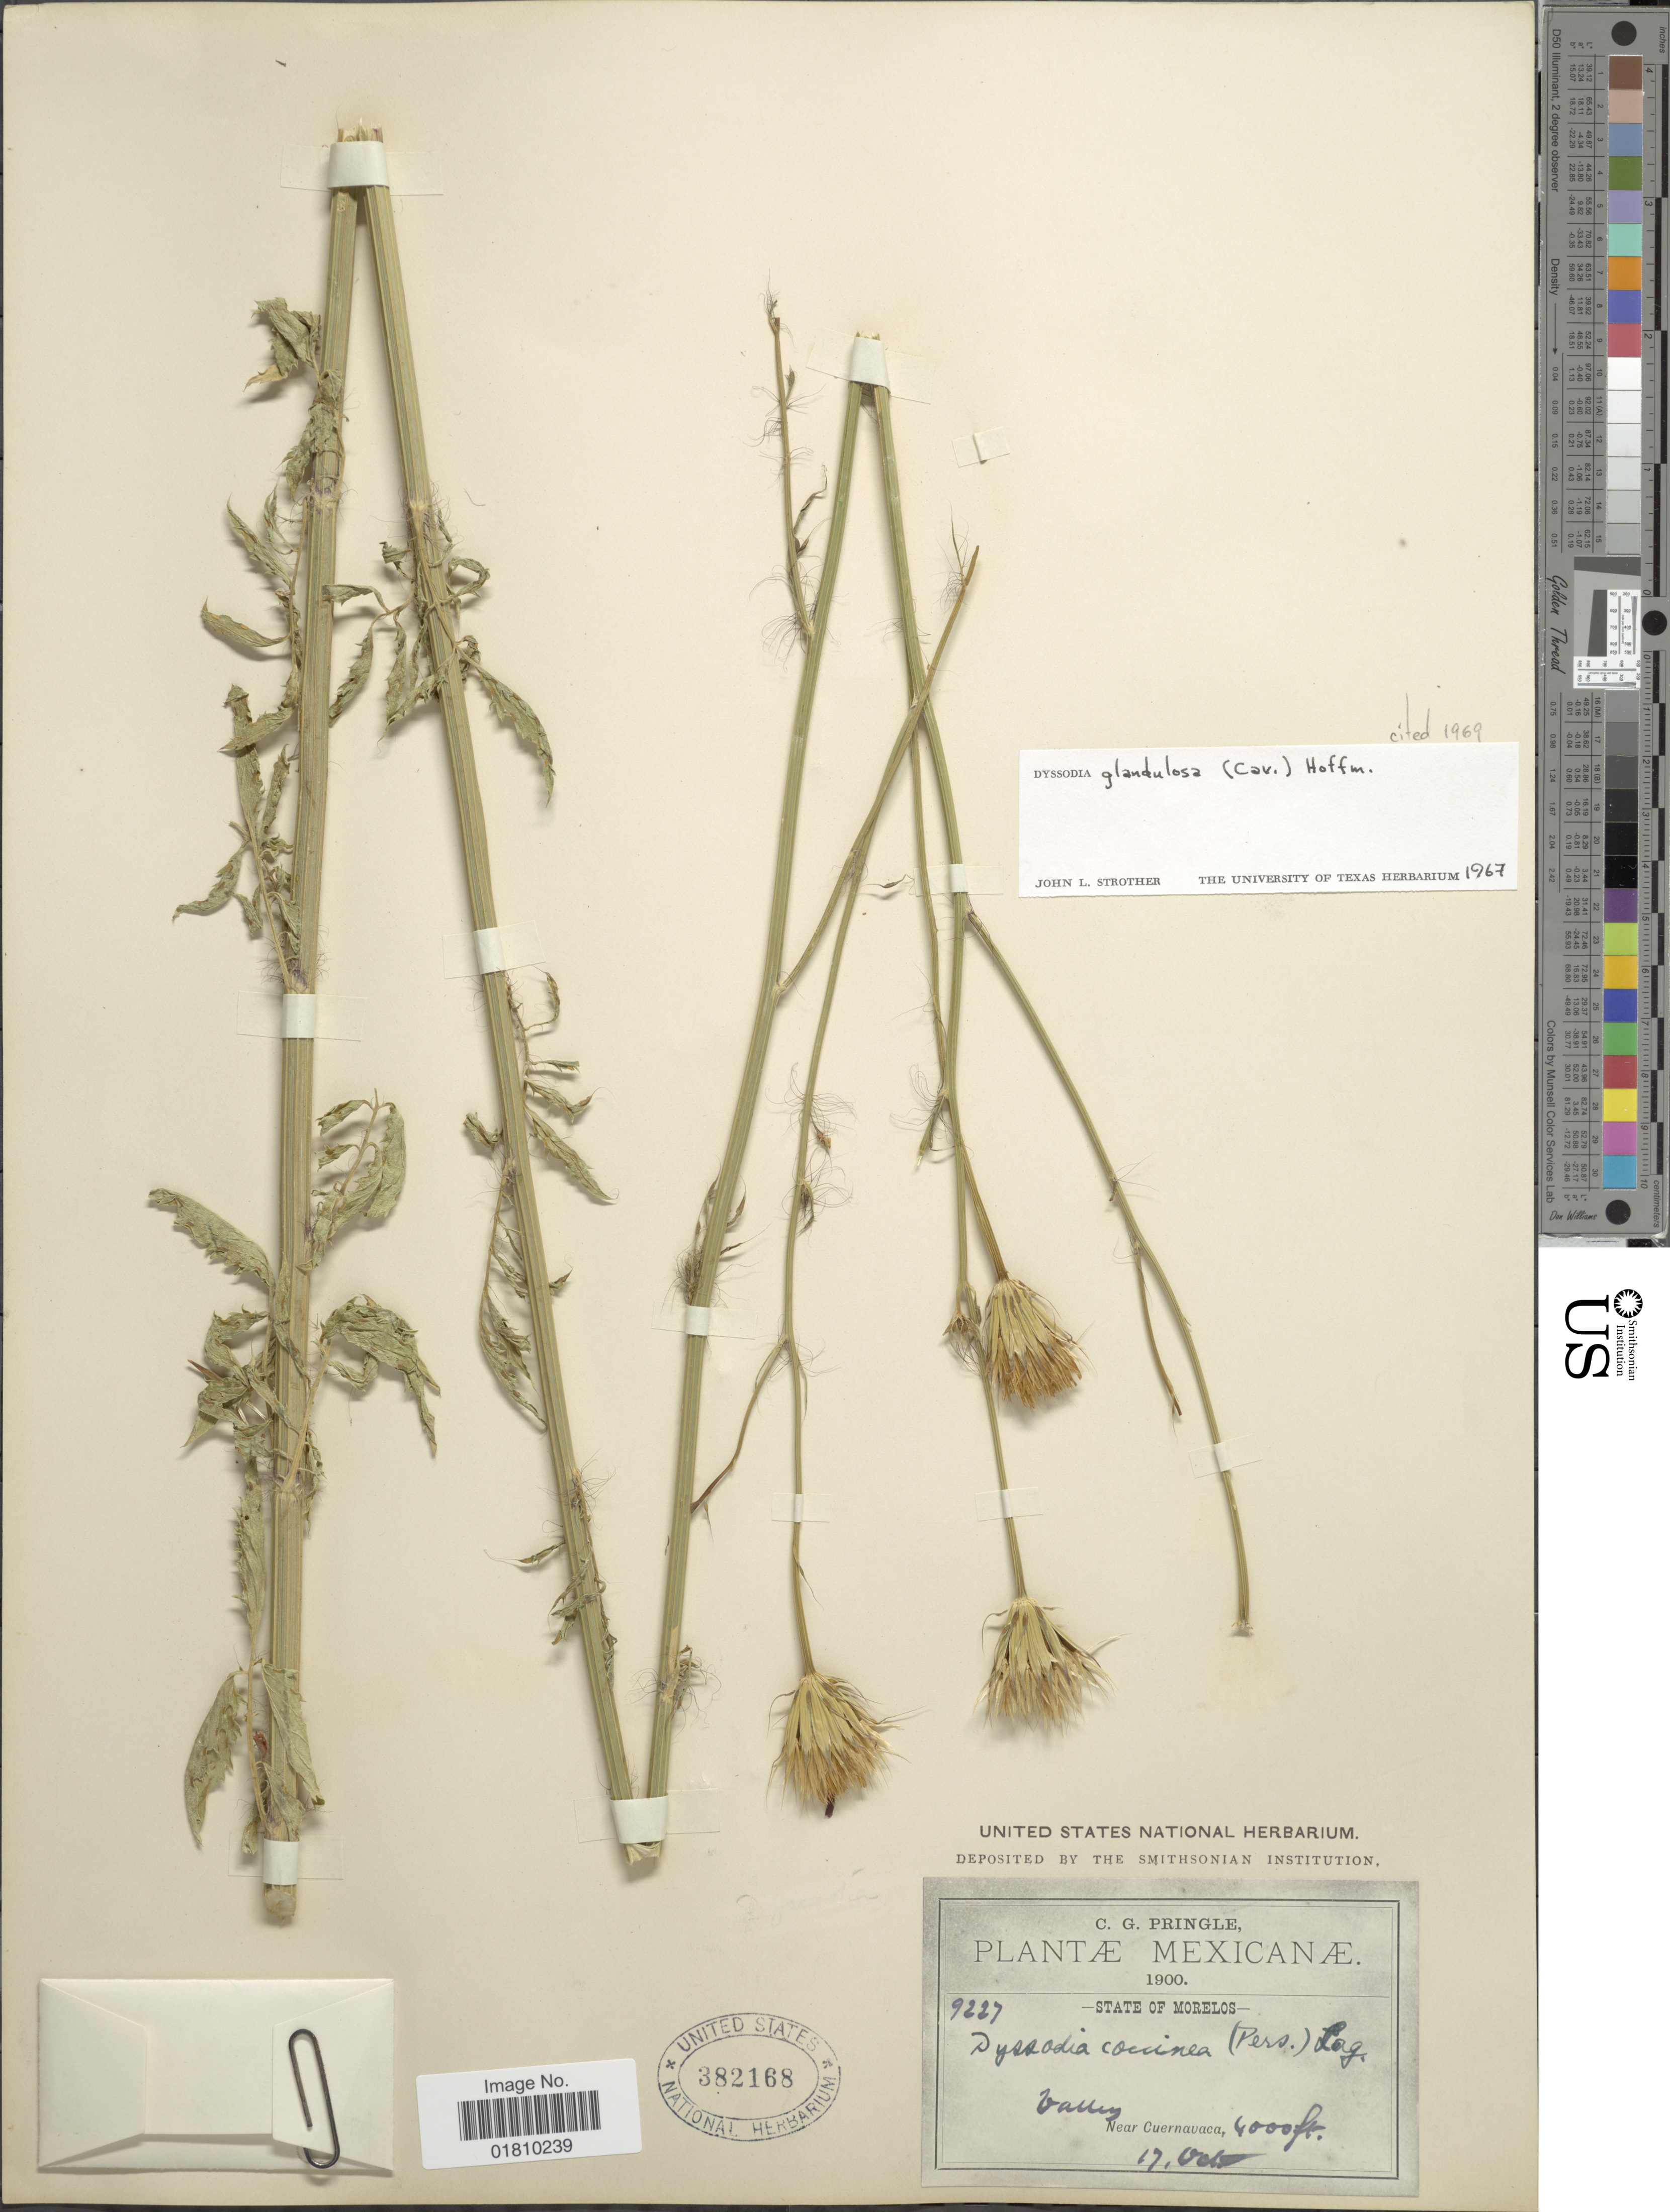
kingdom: Plantae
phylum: Tracheophyta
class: Magnoliopsida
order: Asterales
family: Asteraceae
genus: Adenophyllum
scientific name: Adenophyllum glandulosum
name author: (Cav.) Strother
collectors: C. G. Pringle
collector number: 9227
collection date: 1900-10-17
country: Mexico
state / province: Morelos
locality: Valley, near Cuernavaca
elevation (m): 1219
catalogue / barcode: US 382168